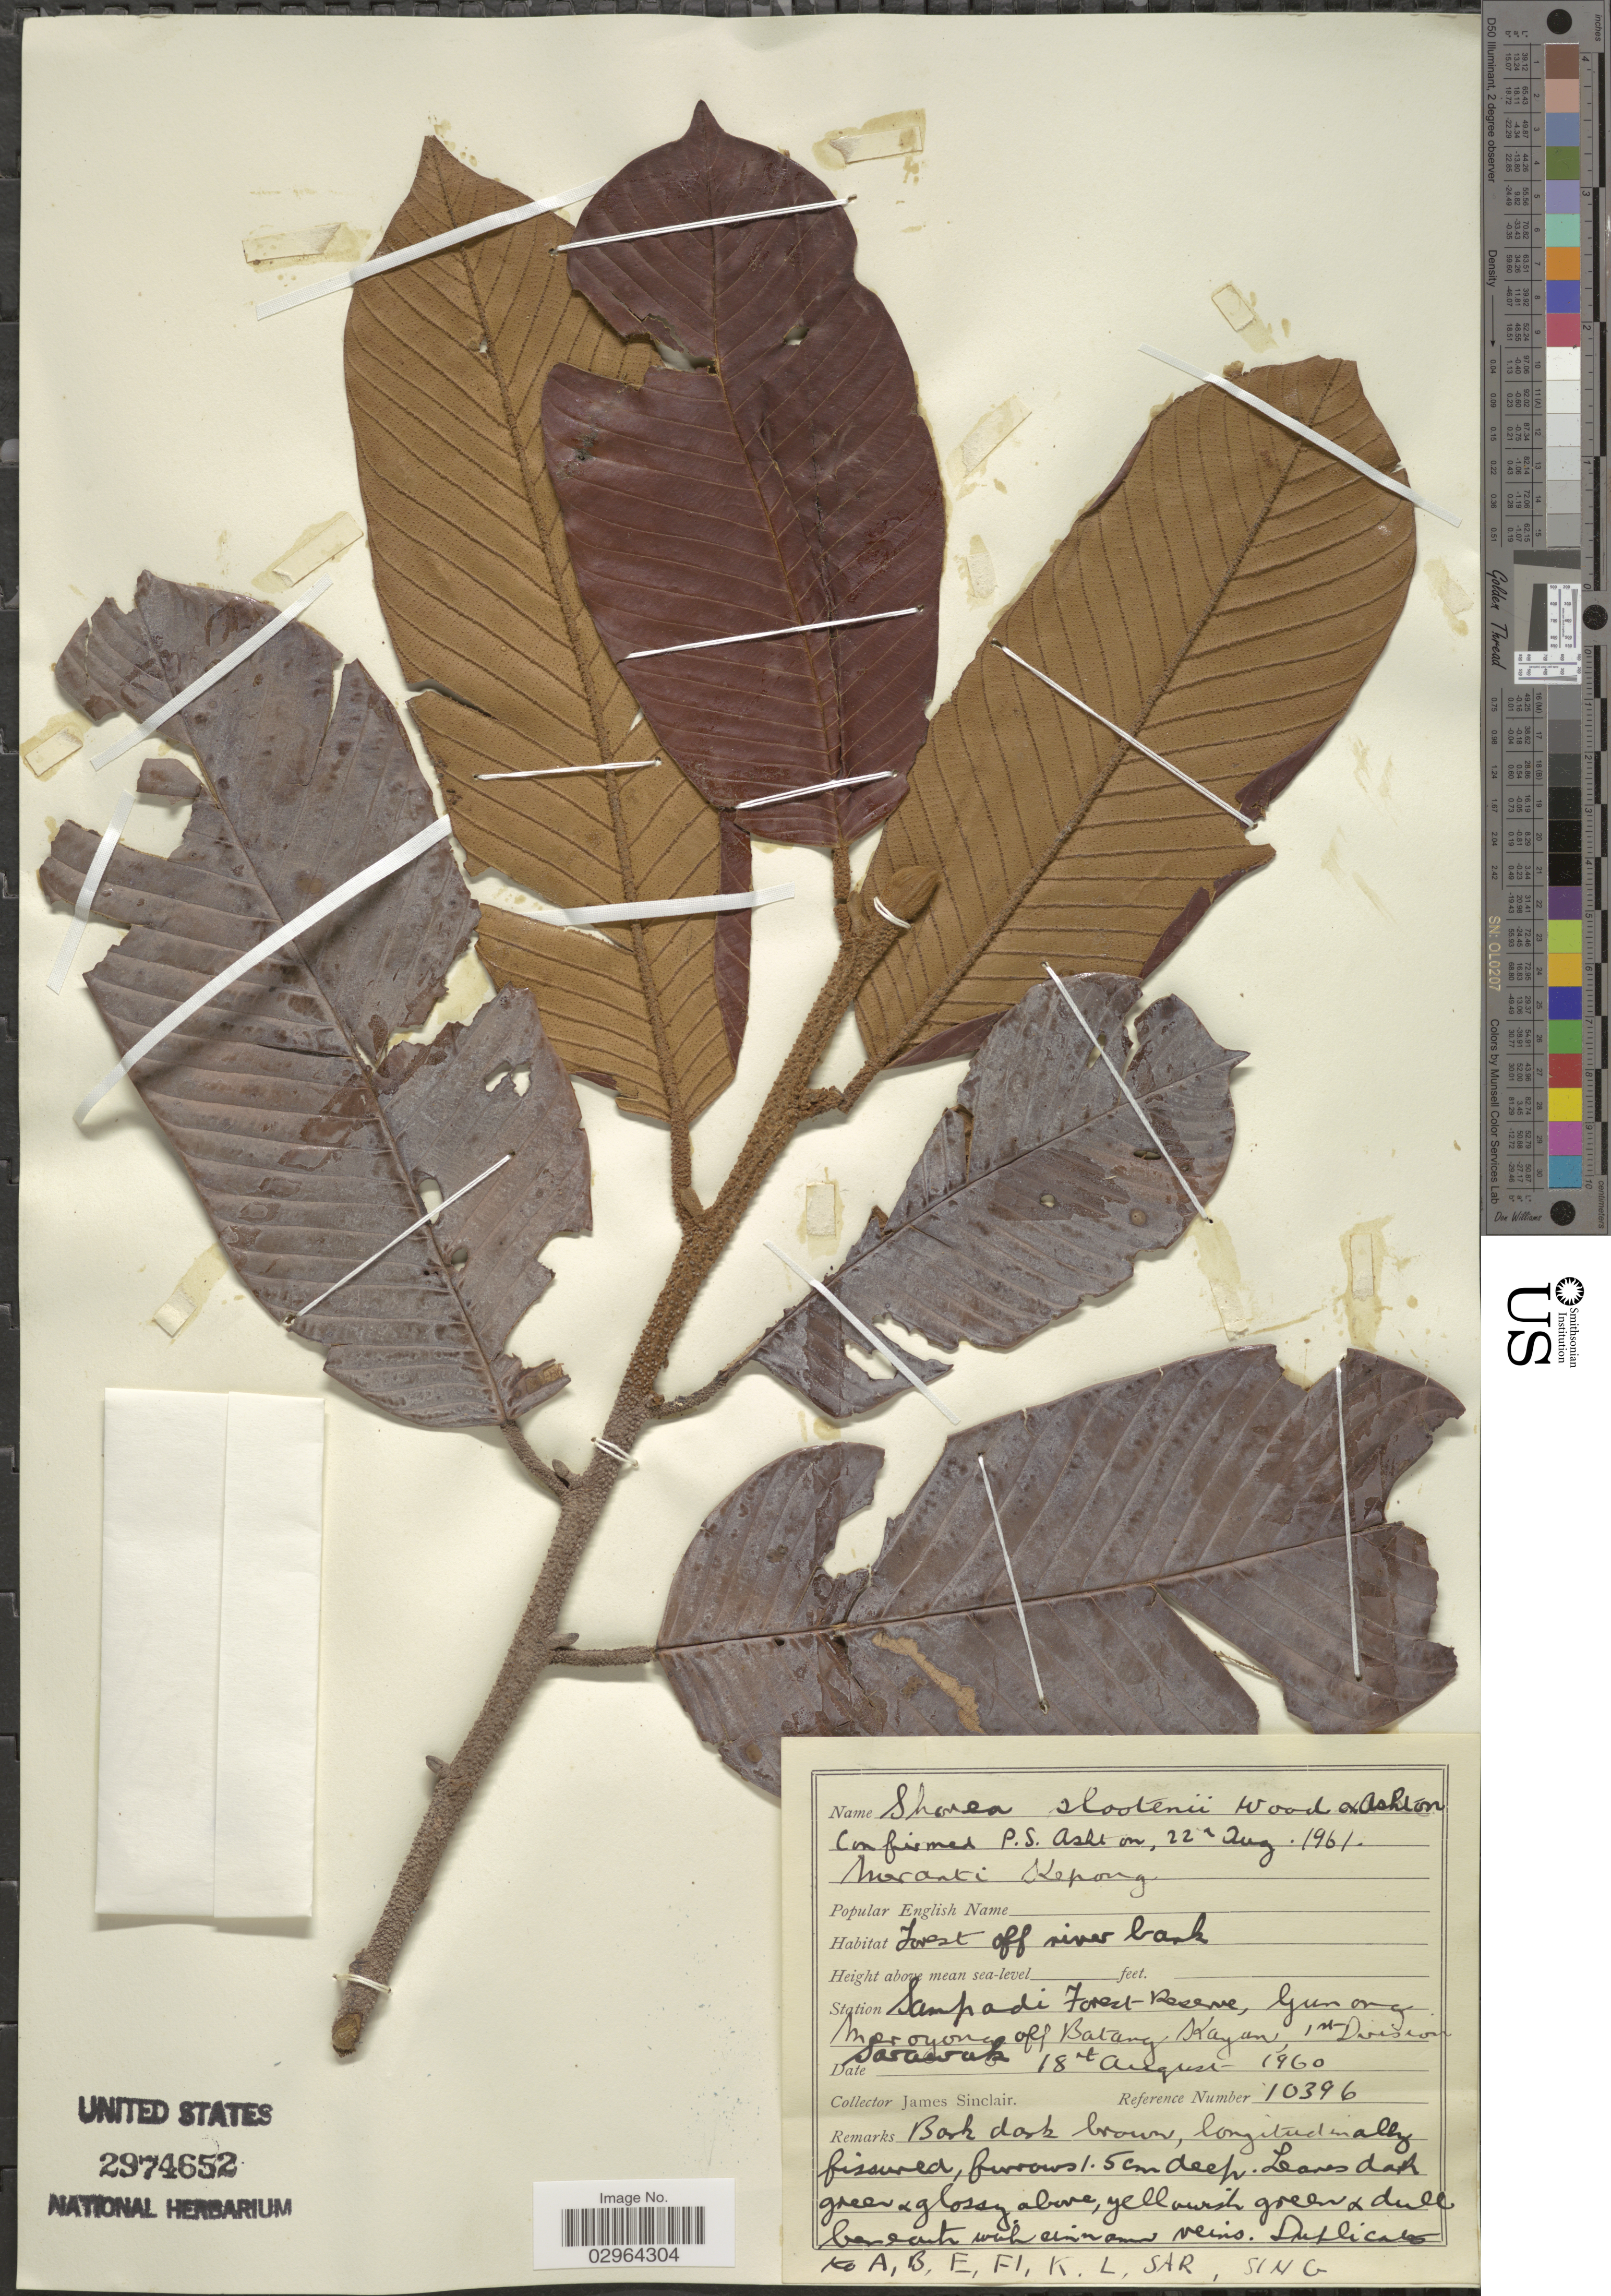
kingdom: Plantae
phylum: Tracheophyta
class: Magnoliopsida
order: Malvales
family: Dipterocarpaceae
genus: Rubroshorea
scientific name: Rubroshorea slootenii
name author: (P.S. Ashton) P.S. Ashton & J. Heck.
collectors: J. Sinclair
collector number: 10396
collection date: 1960-08-18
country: Malaysia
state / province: Sarawak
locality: Station Sampadi Forest Reserve, Gunong Meroyong off Batang Kayan, 1st Division.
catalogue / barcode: US 2974652